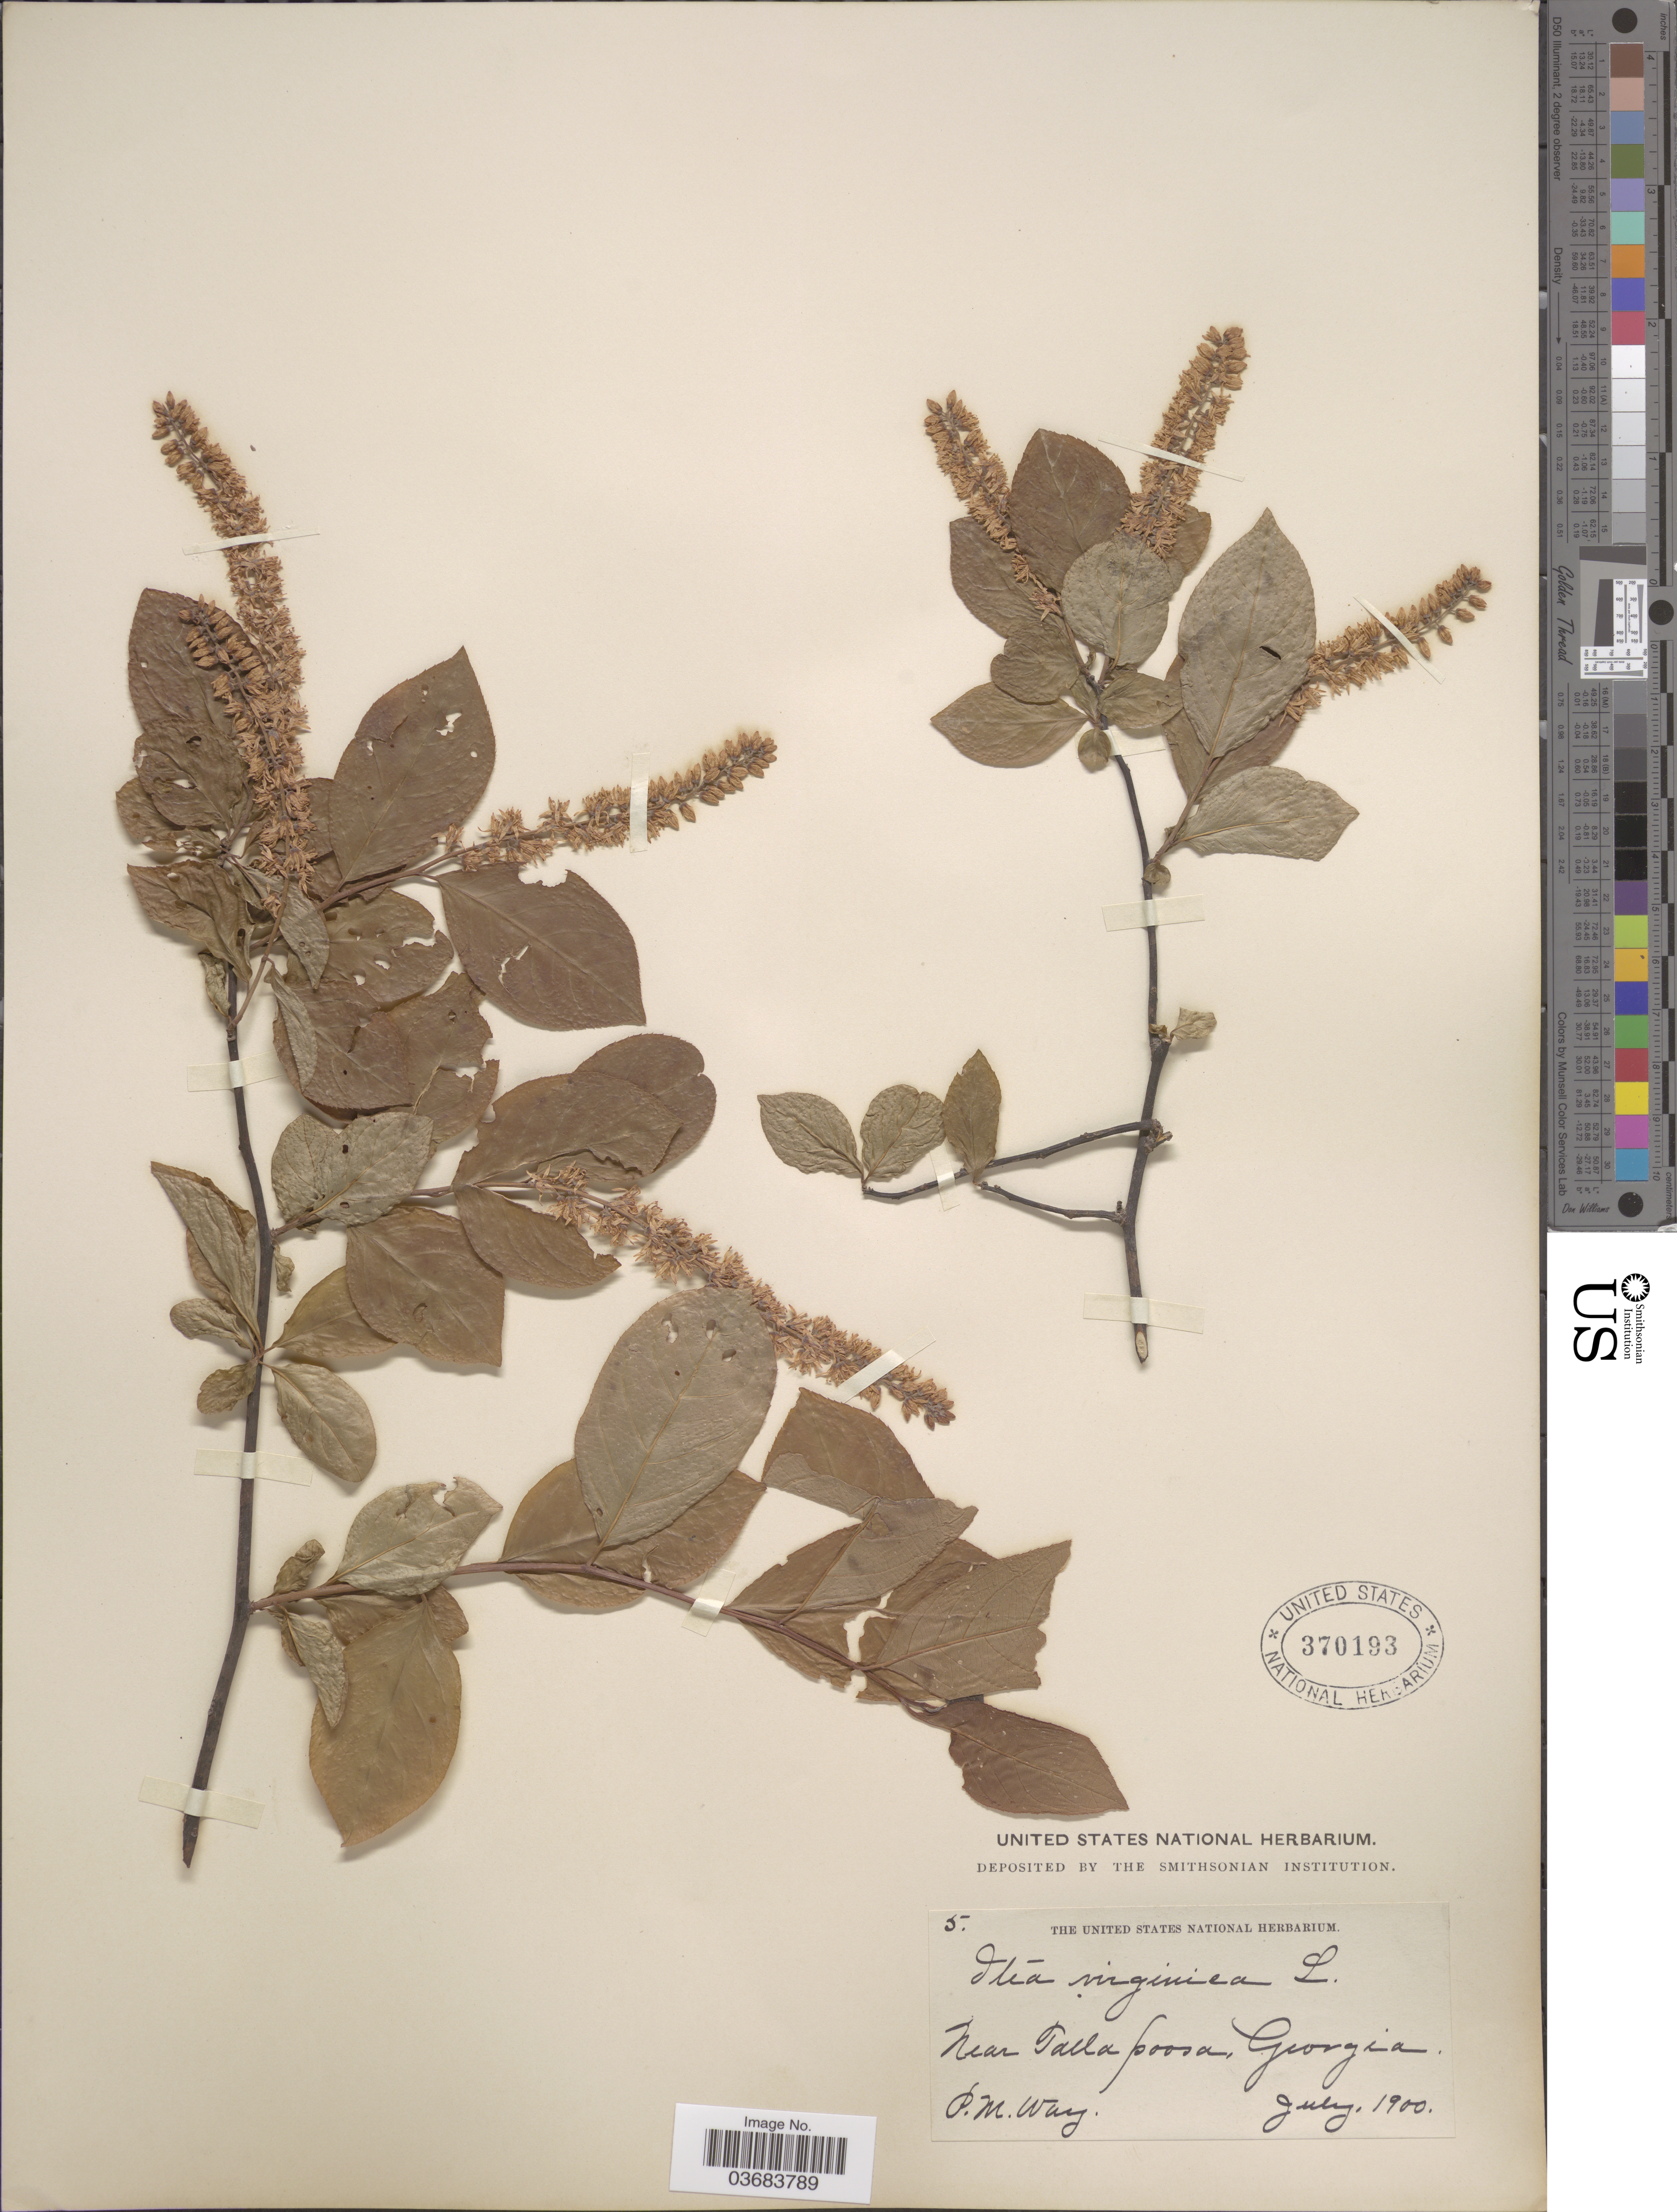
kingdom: Plantae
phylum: Tracheophyta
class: Magnoliopsida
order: Saxifragales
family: Iteaceae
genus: Itea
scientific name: Itea virginica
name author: L.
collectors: P. Way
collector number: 5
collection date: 1900-07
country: United States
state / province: Georgia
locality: Near Tallapoosa.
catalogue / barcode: US 370193